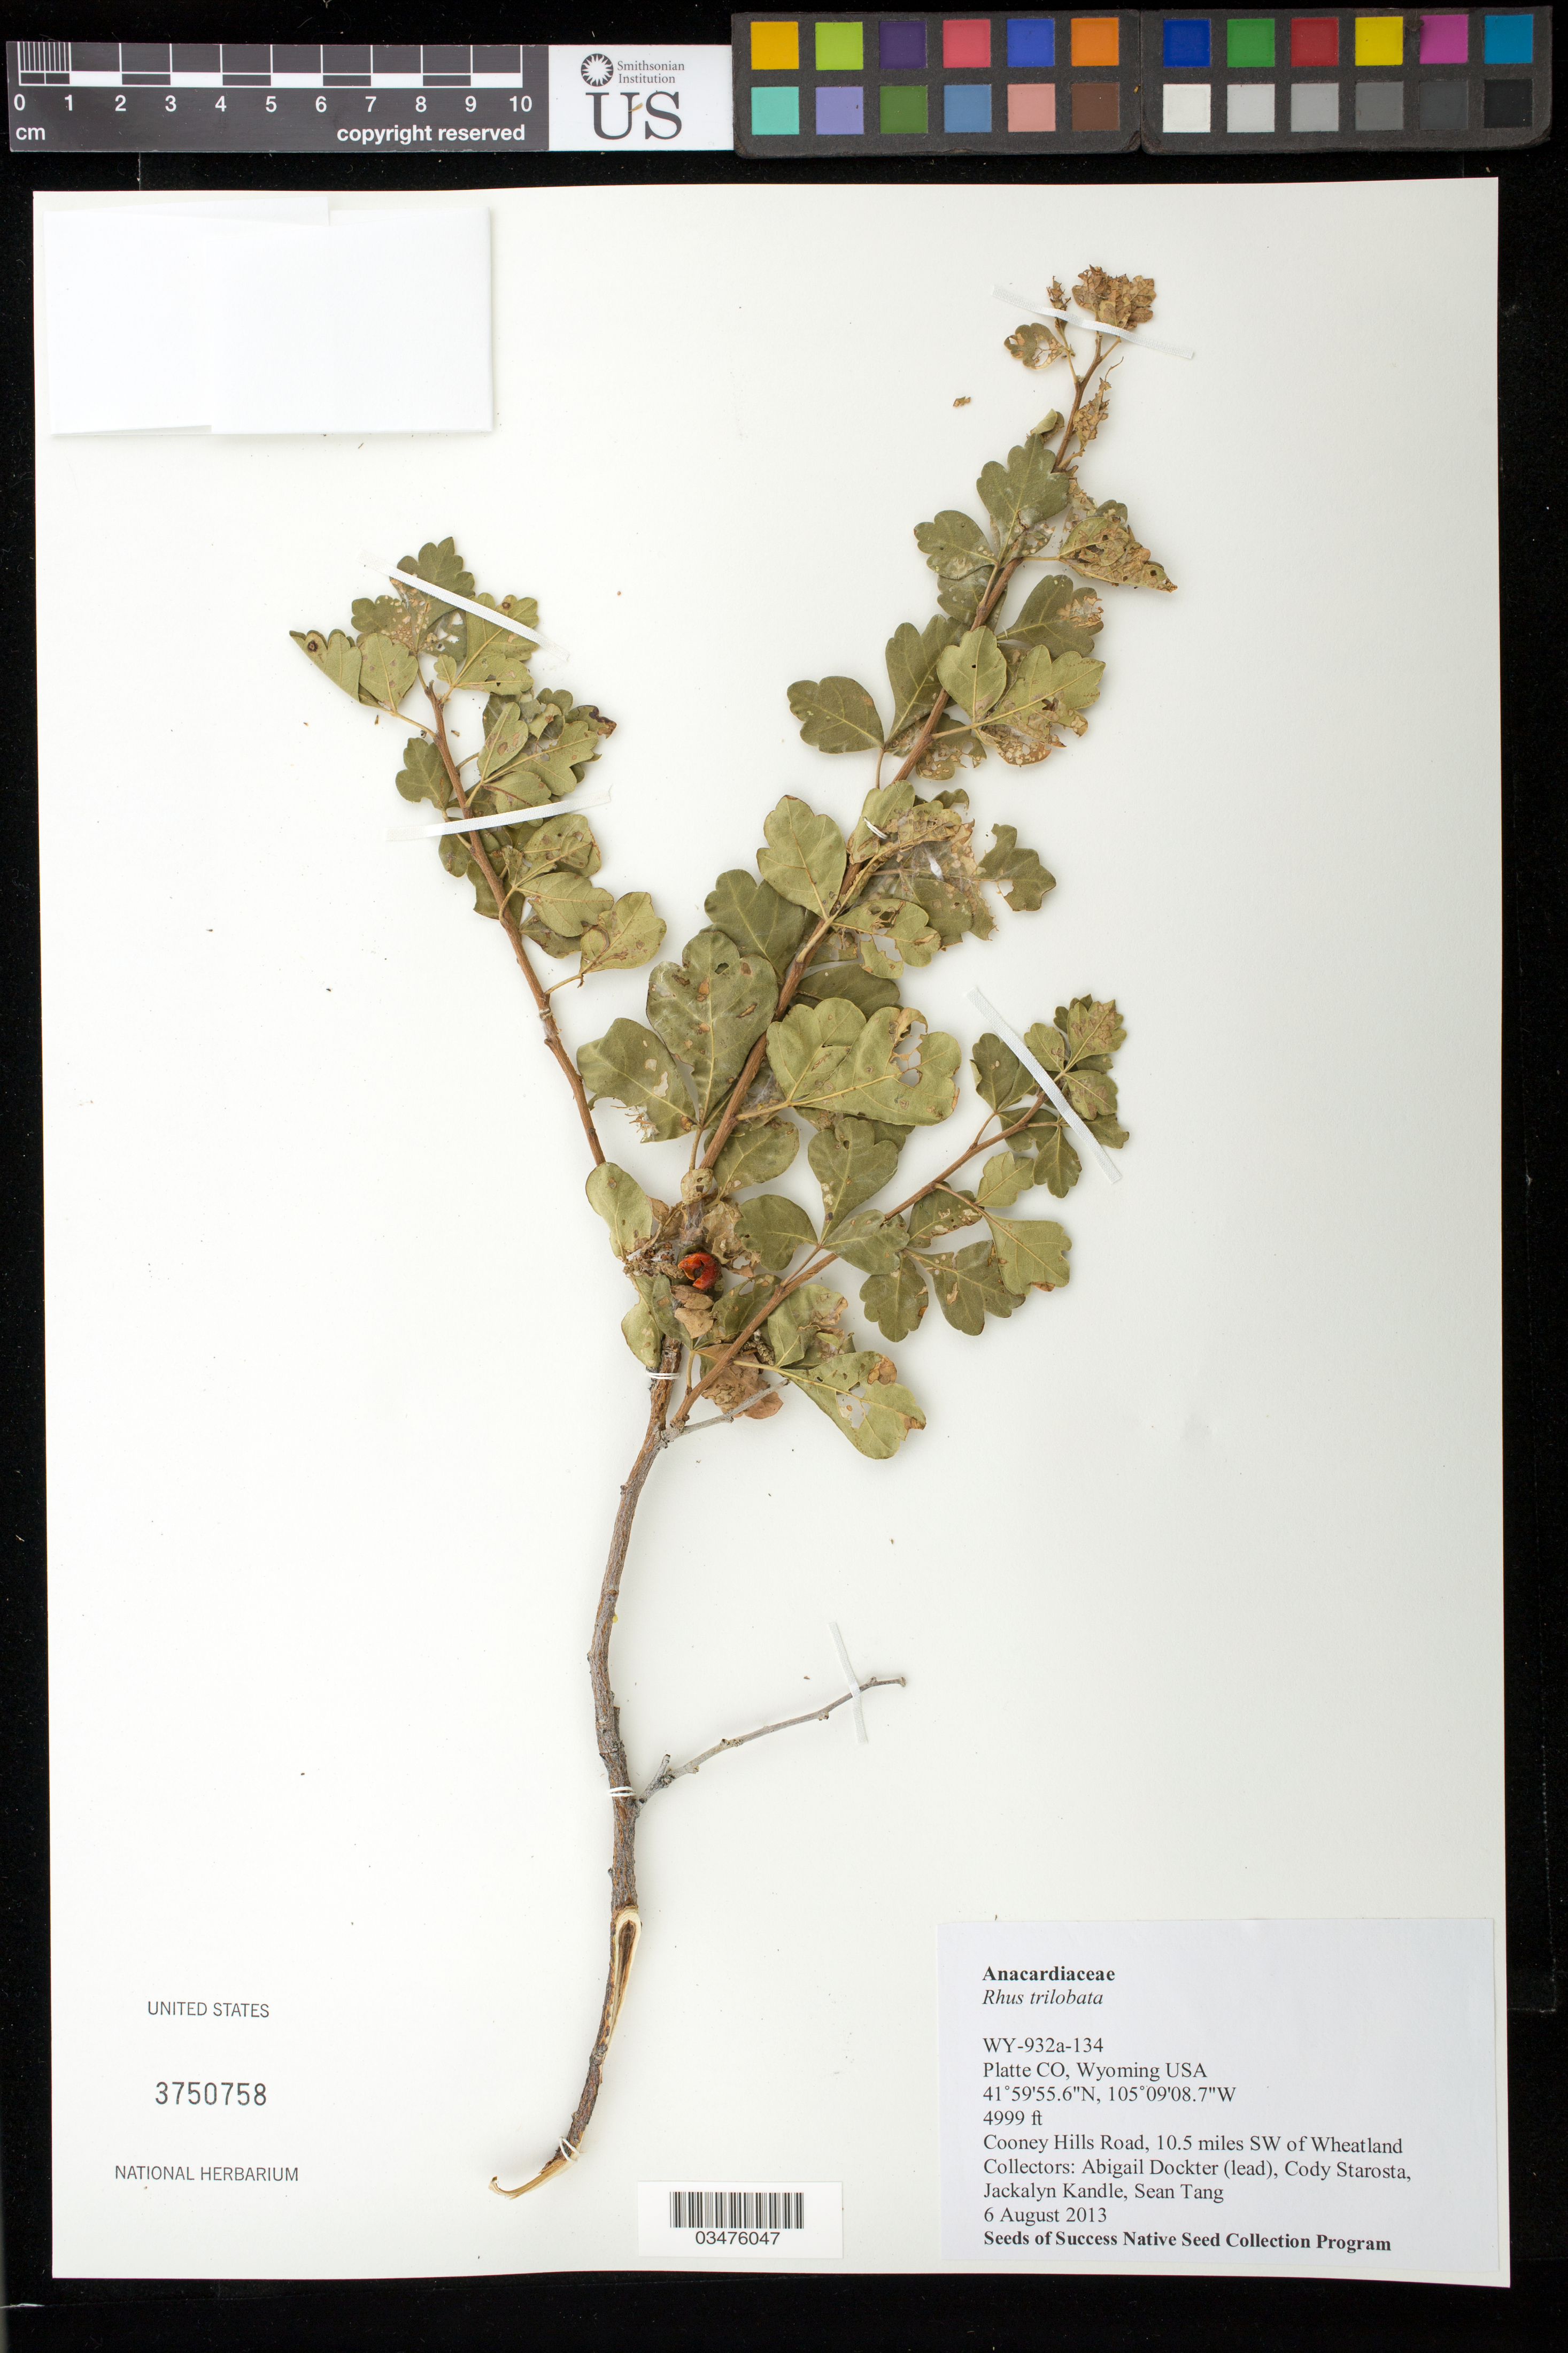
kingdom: Plantae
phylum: Tracheophyta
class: Magnoliopsida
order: Sapindales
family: Anacardiaceae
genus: Rhus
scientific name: Rhus trilobata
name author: Nutt.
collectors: A. Dockter, C. Starosta, J. Kandle & S. Tang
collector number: WY932A-134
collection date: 2013-08-06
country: United States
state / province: Wyoming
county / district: Platte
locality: Cooney Hills Road, 10.5 mi. SW of Wheatland.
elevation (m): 1524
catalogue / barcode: US 3750758